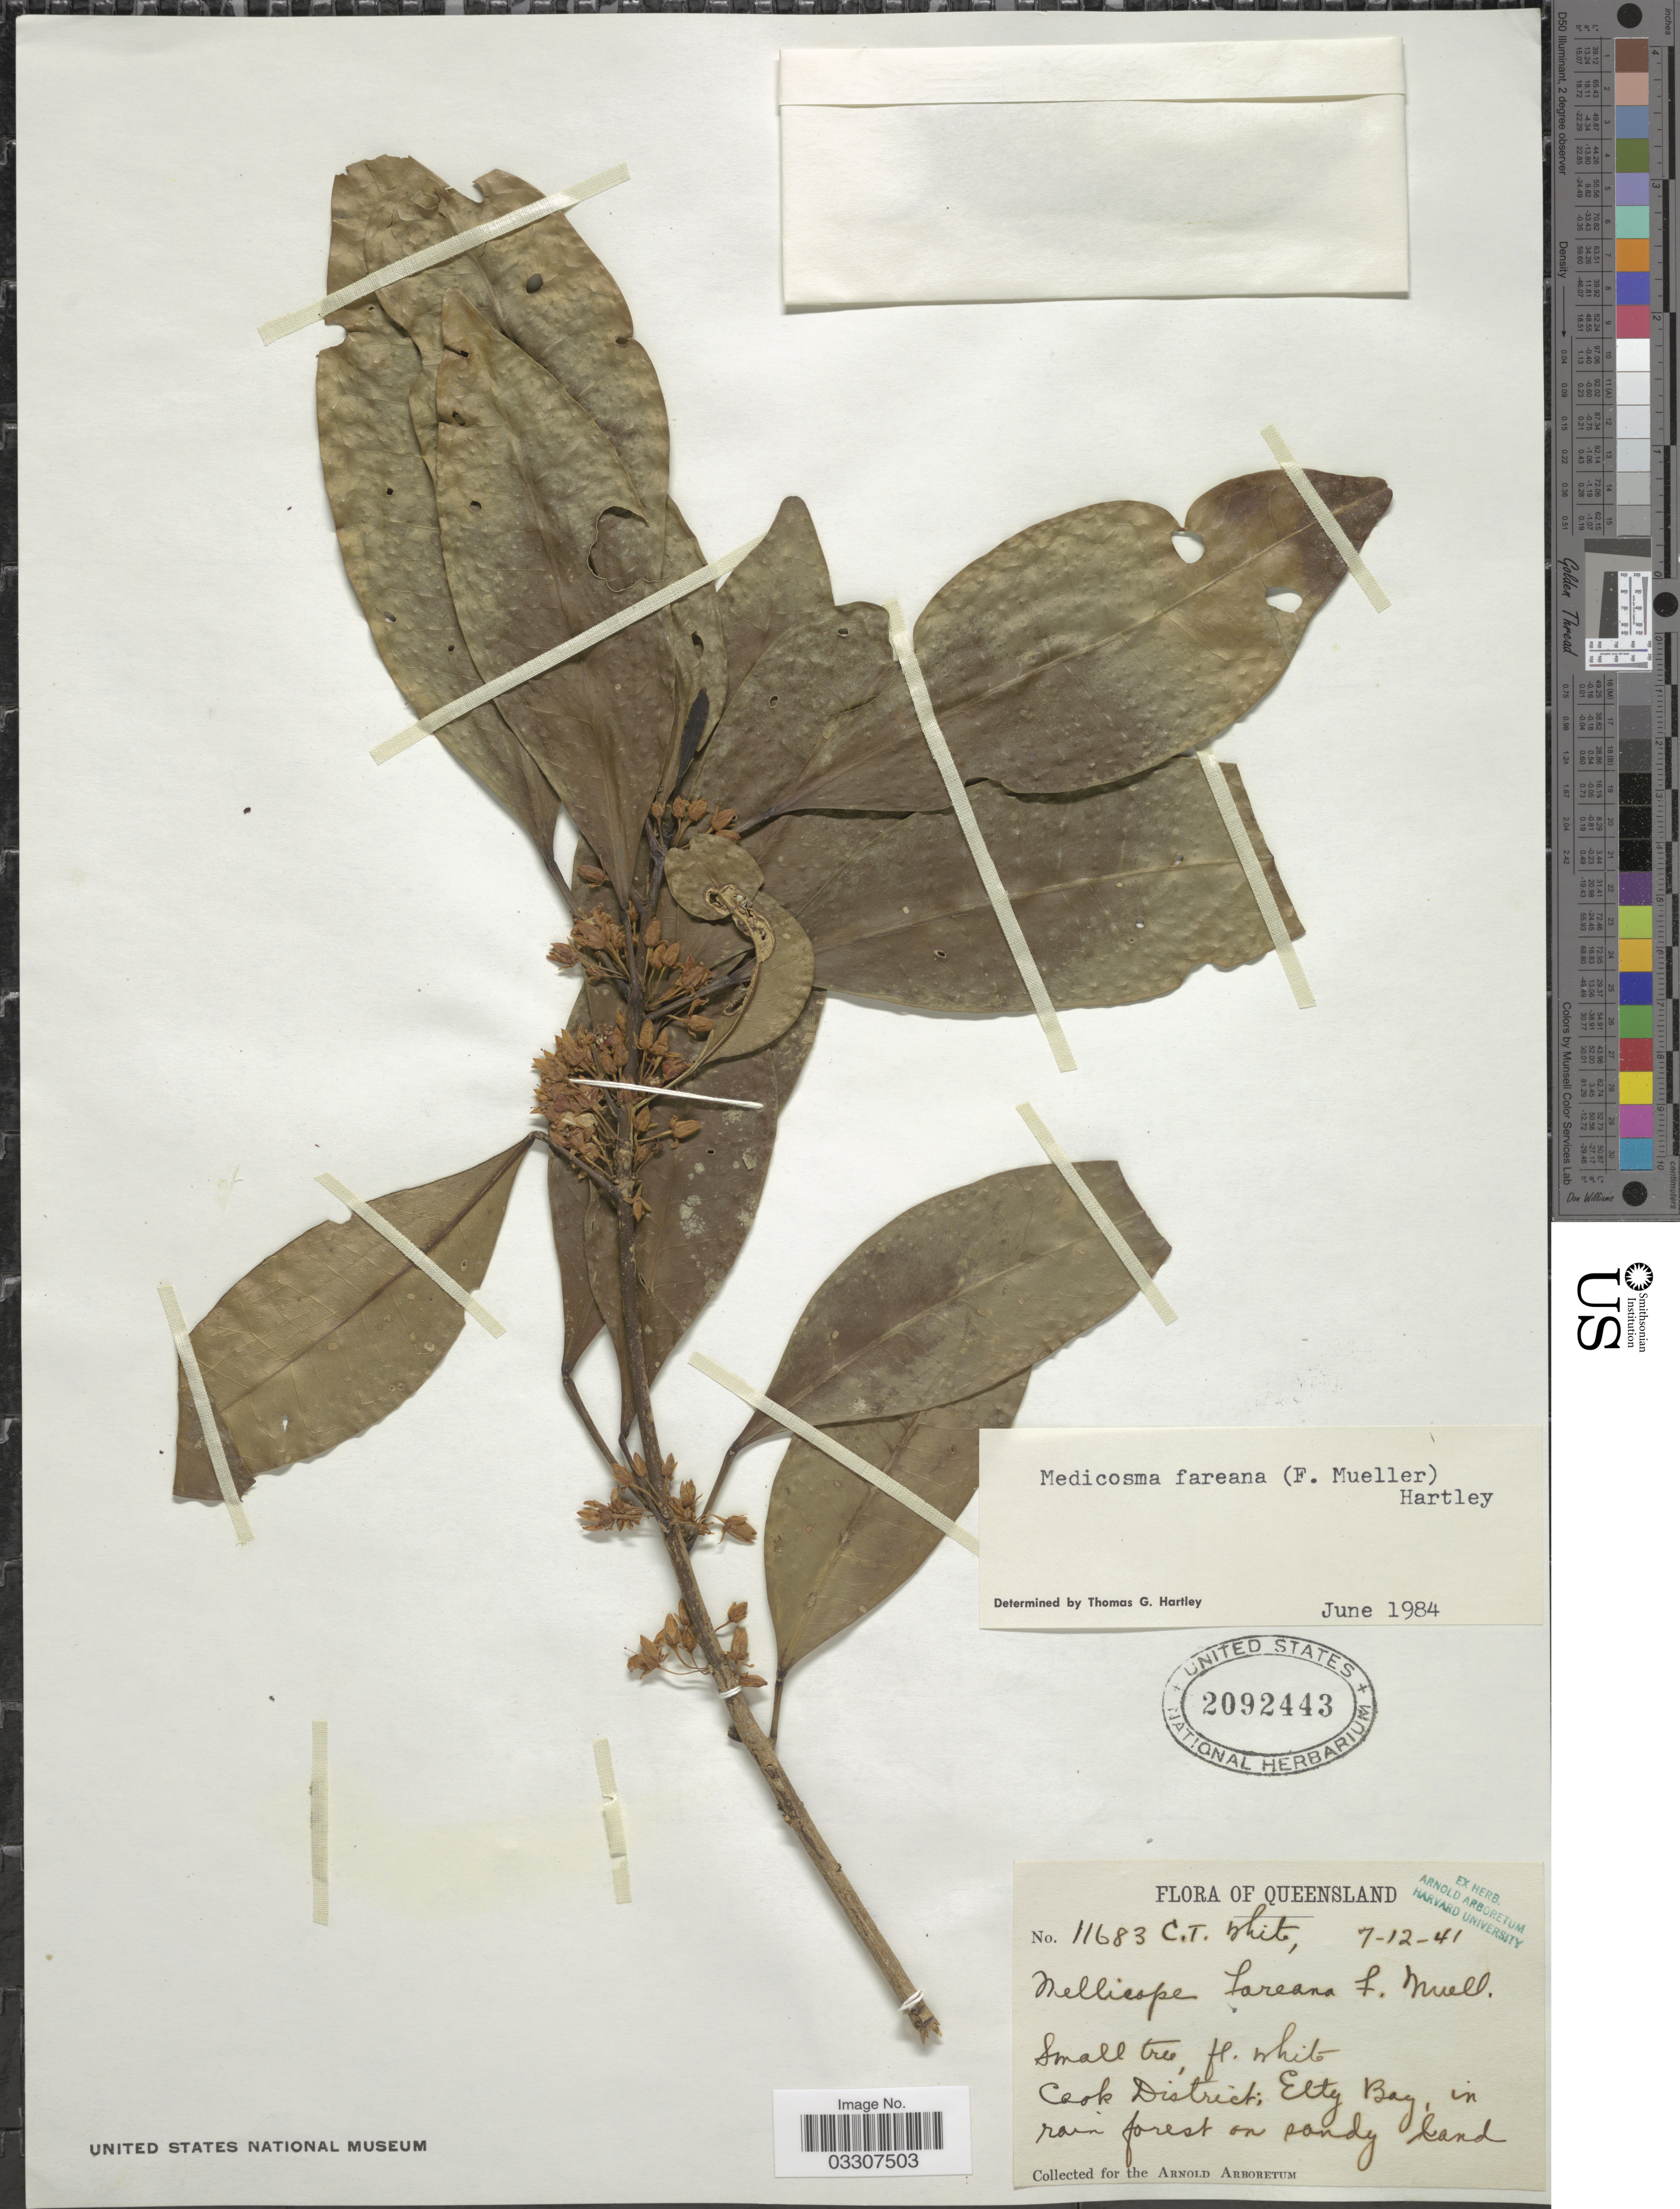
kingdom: Plantae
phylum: Tracheophyta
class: Magnoliopsida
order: Sapindales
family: Rutaceae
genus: Medicosma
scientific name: Medicosma fareana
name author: (F. Muell.) T.G. Hartley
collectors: C. T. White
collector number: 11683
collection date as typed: Transcribed d/m/y: 7/12/41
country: Australia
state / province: Queensland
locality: Cook District; Elty Bay, in rain forest on sandy land.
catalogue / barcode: US 2092443